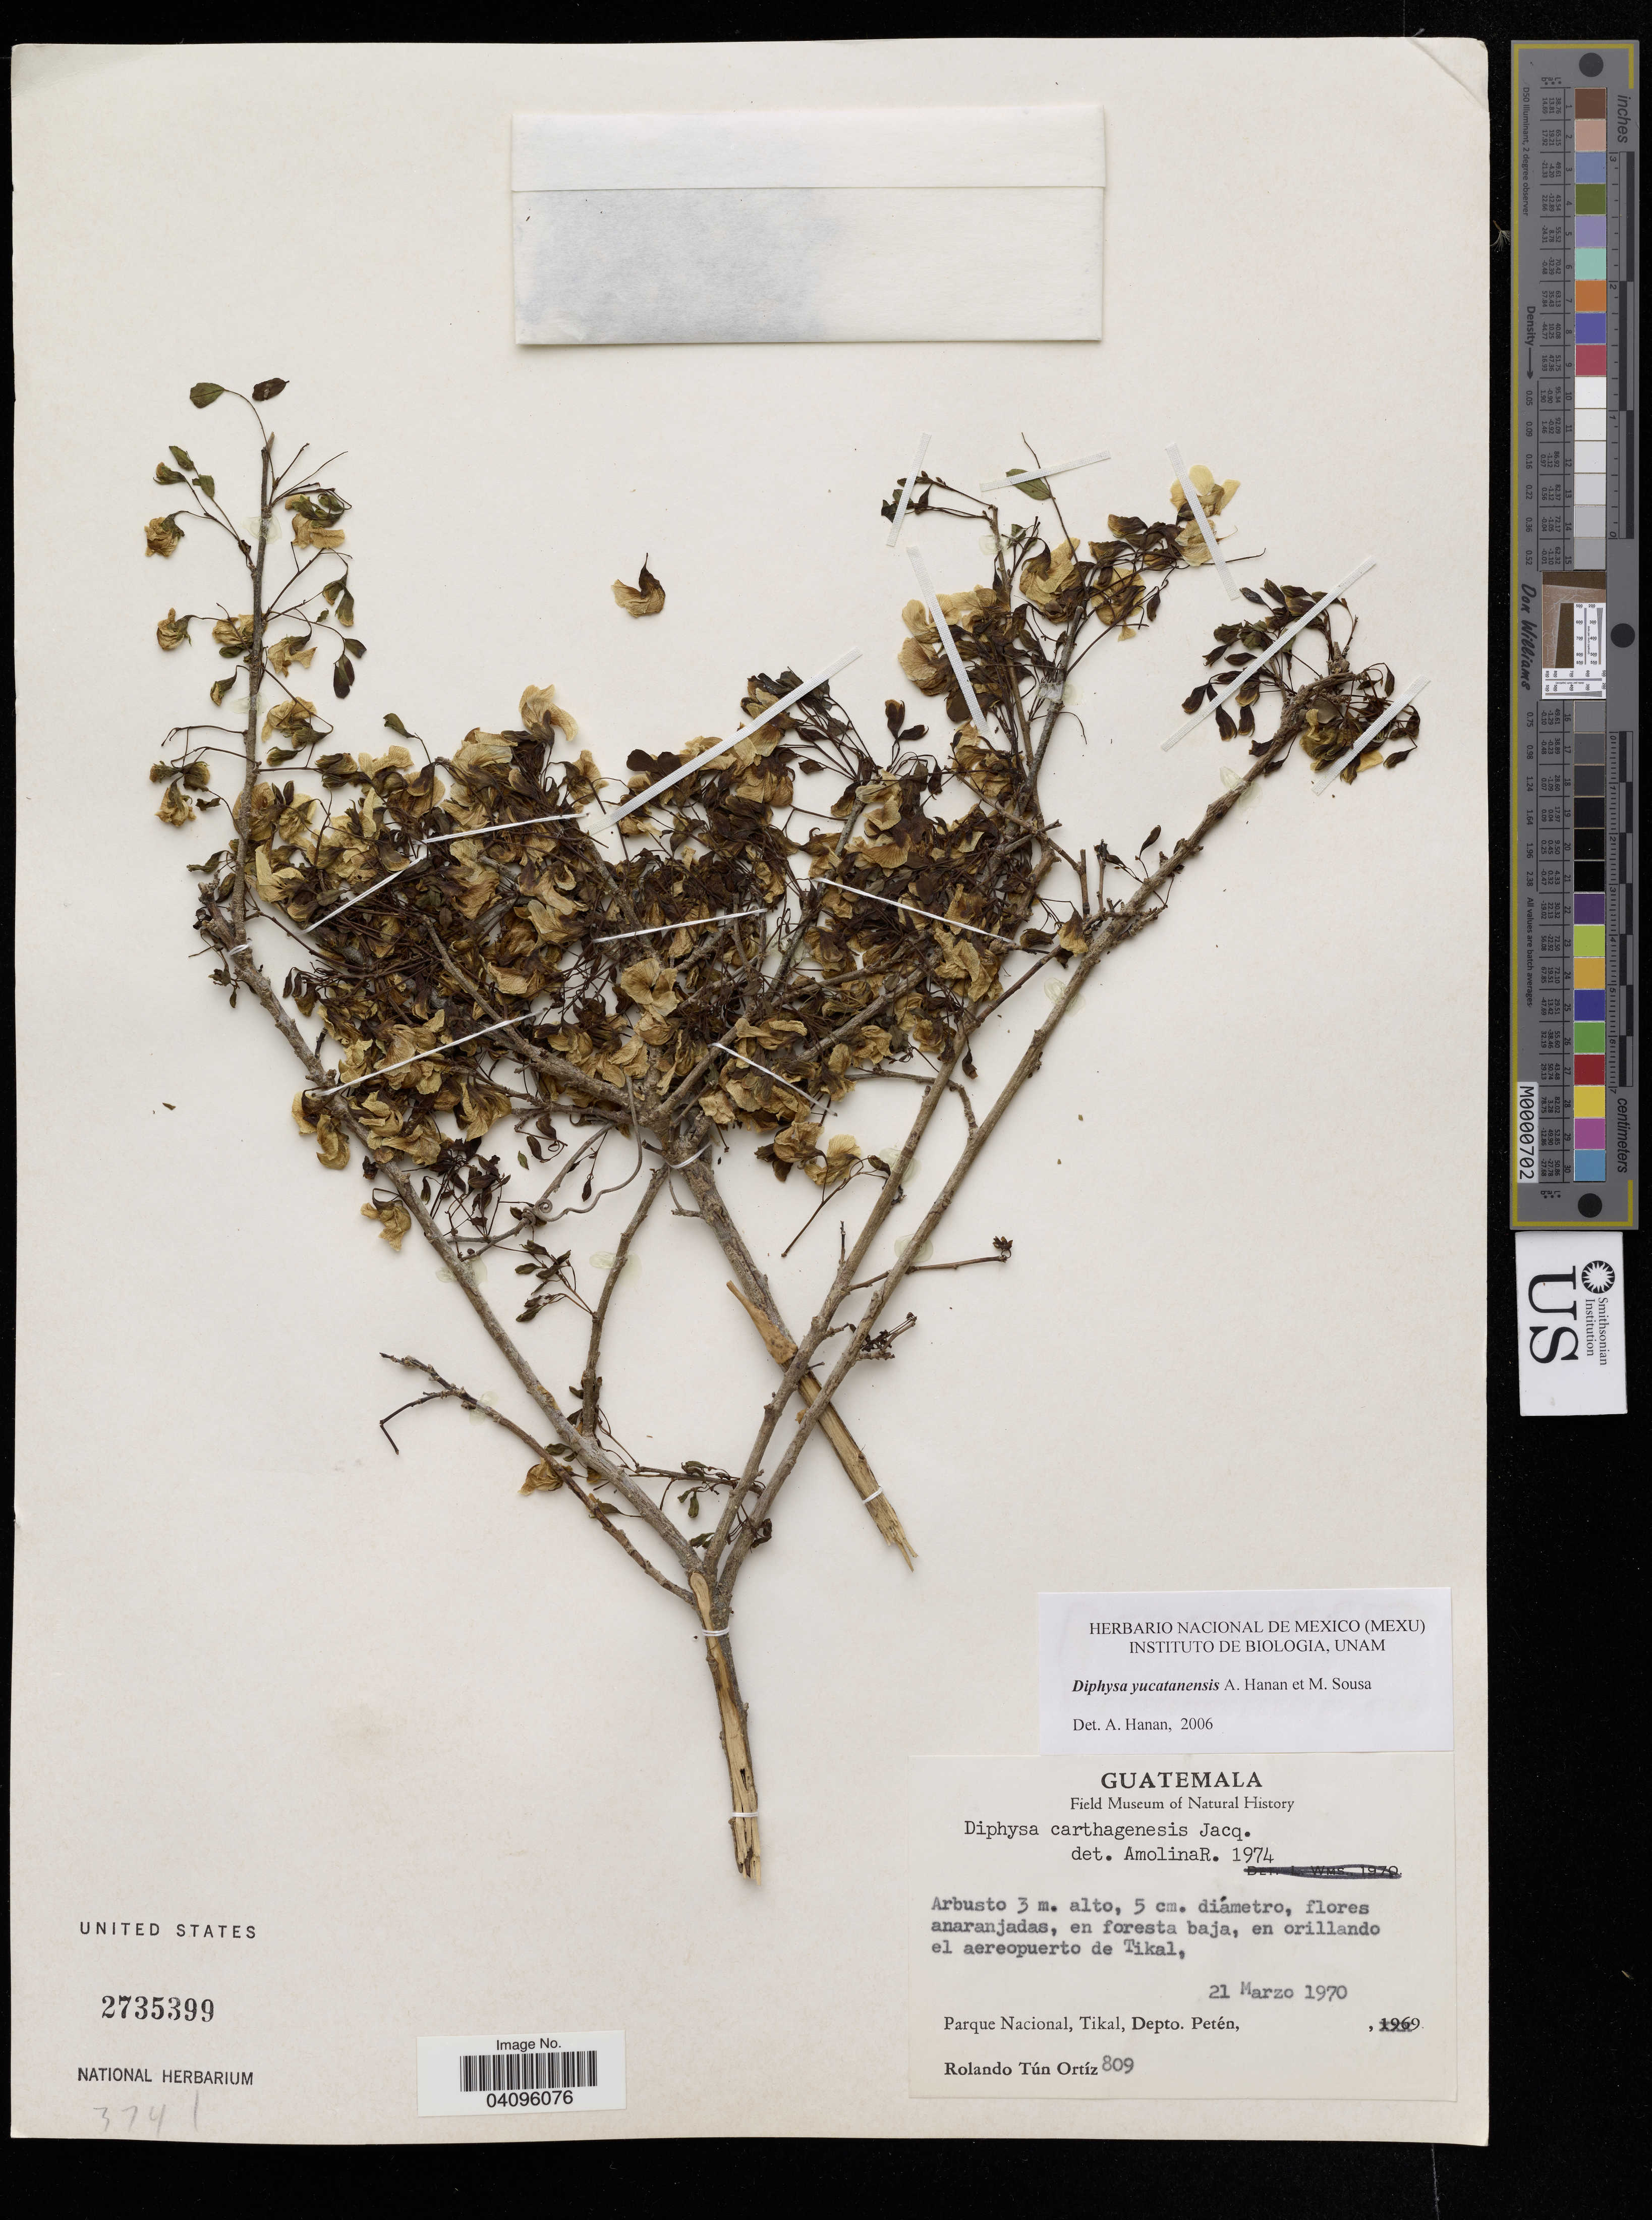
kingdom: Plantae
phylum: Tracheophyta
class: Magnoliopsida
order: Fabales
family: Fabaceae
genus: Diphysa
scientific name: Diphysa yucatanensis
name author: Hanan-Alipi & M. Sousa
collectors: R. Tún Ortíz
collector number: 809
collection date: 1970-03-21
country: Guatemala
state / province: El Peten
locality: En orillando el aereopuerto de Tikal. Parque Nacional, Tikal, Depto. Petén.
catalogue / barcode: US 2735399